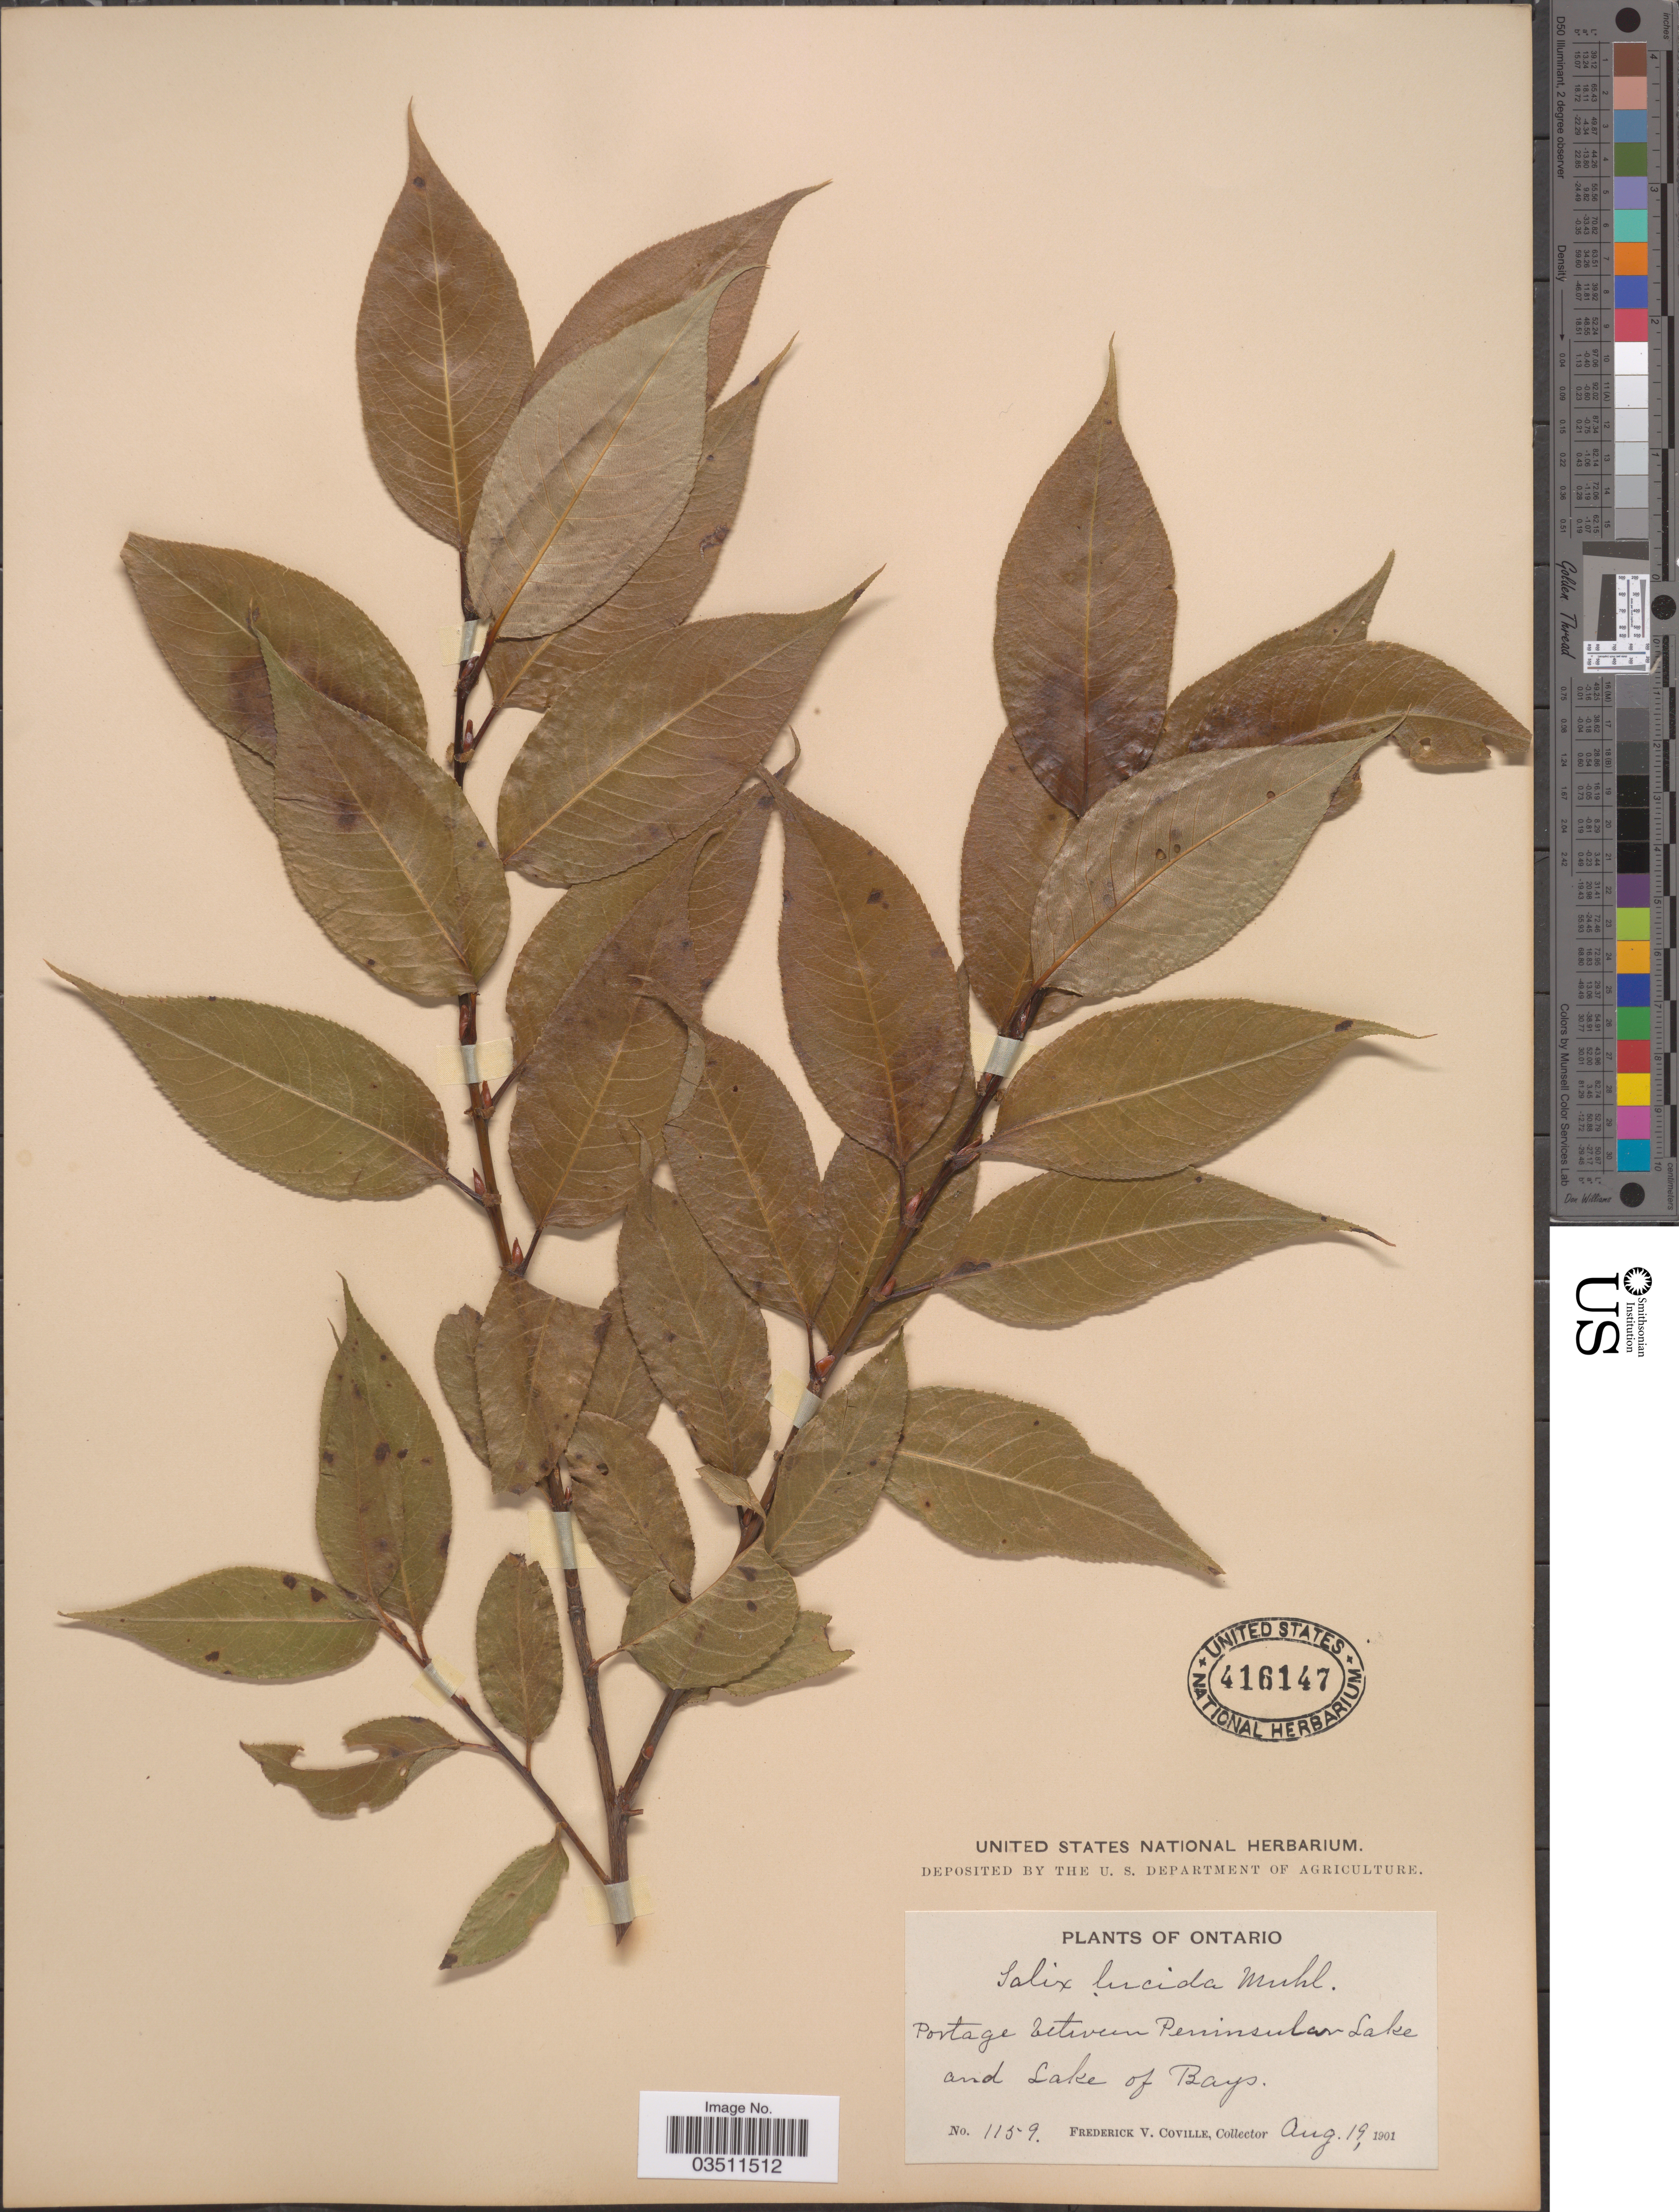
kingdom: Plantae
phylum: Tracheophyta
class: Magnoliopsida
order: Malpighiales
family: Salicaceae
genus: Salix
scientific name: Salix lucida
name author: Muhl.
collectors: F. V. Coville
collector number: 1159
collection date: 1901-08-19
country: Canada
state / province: Ontario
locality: Portage between Peninsular Lake and Lake of Bays.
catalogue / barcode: US 416147